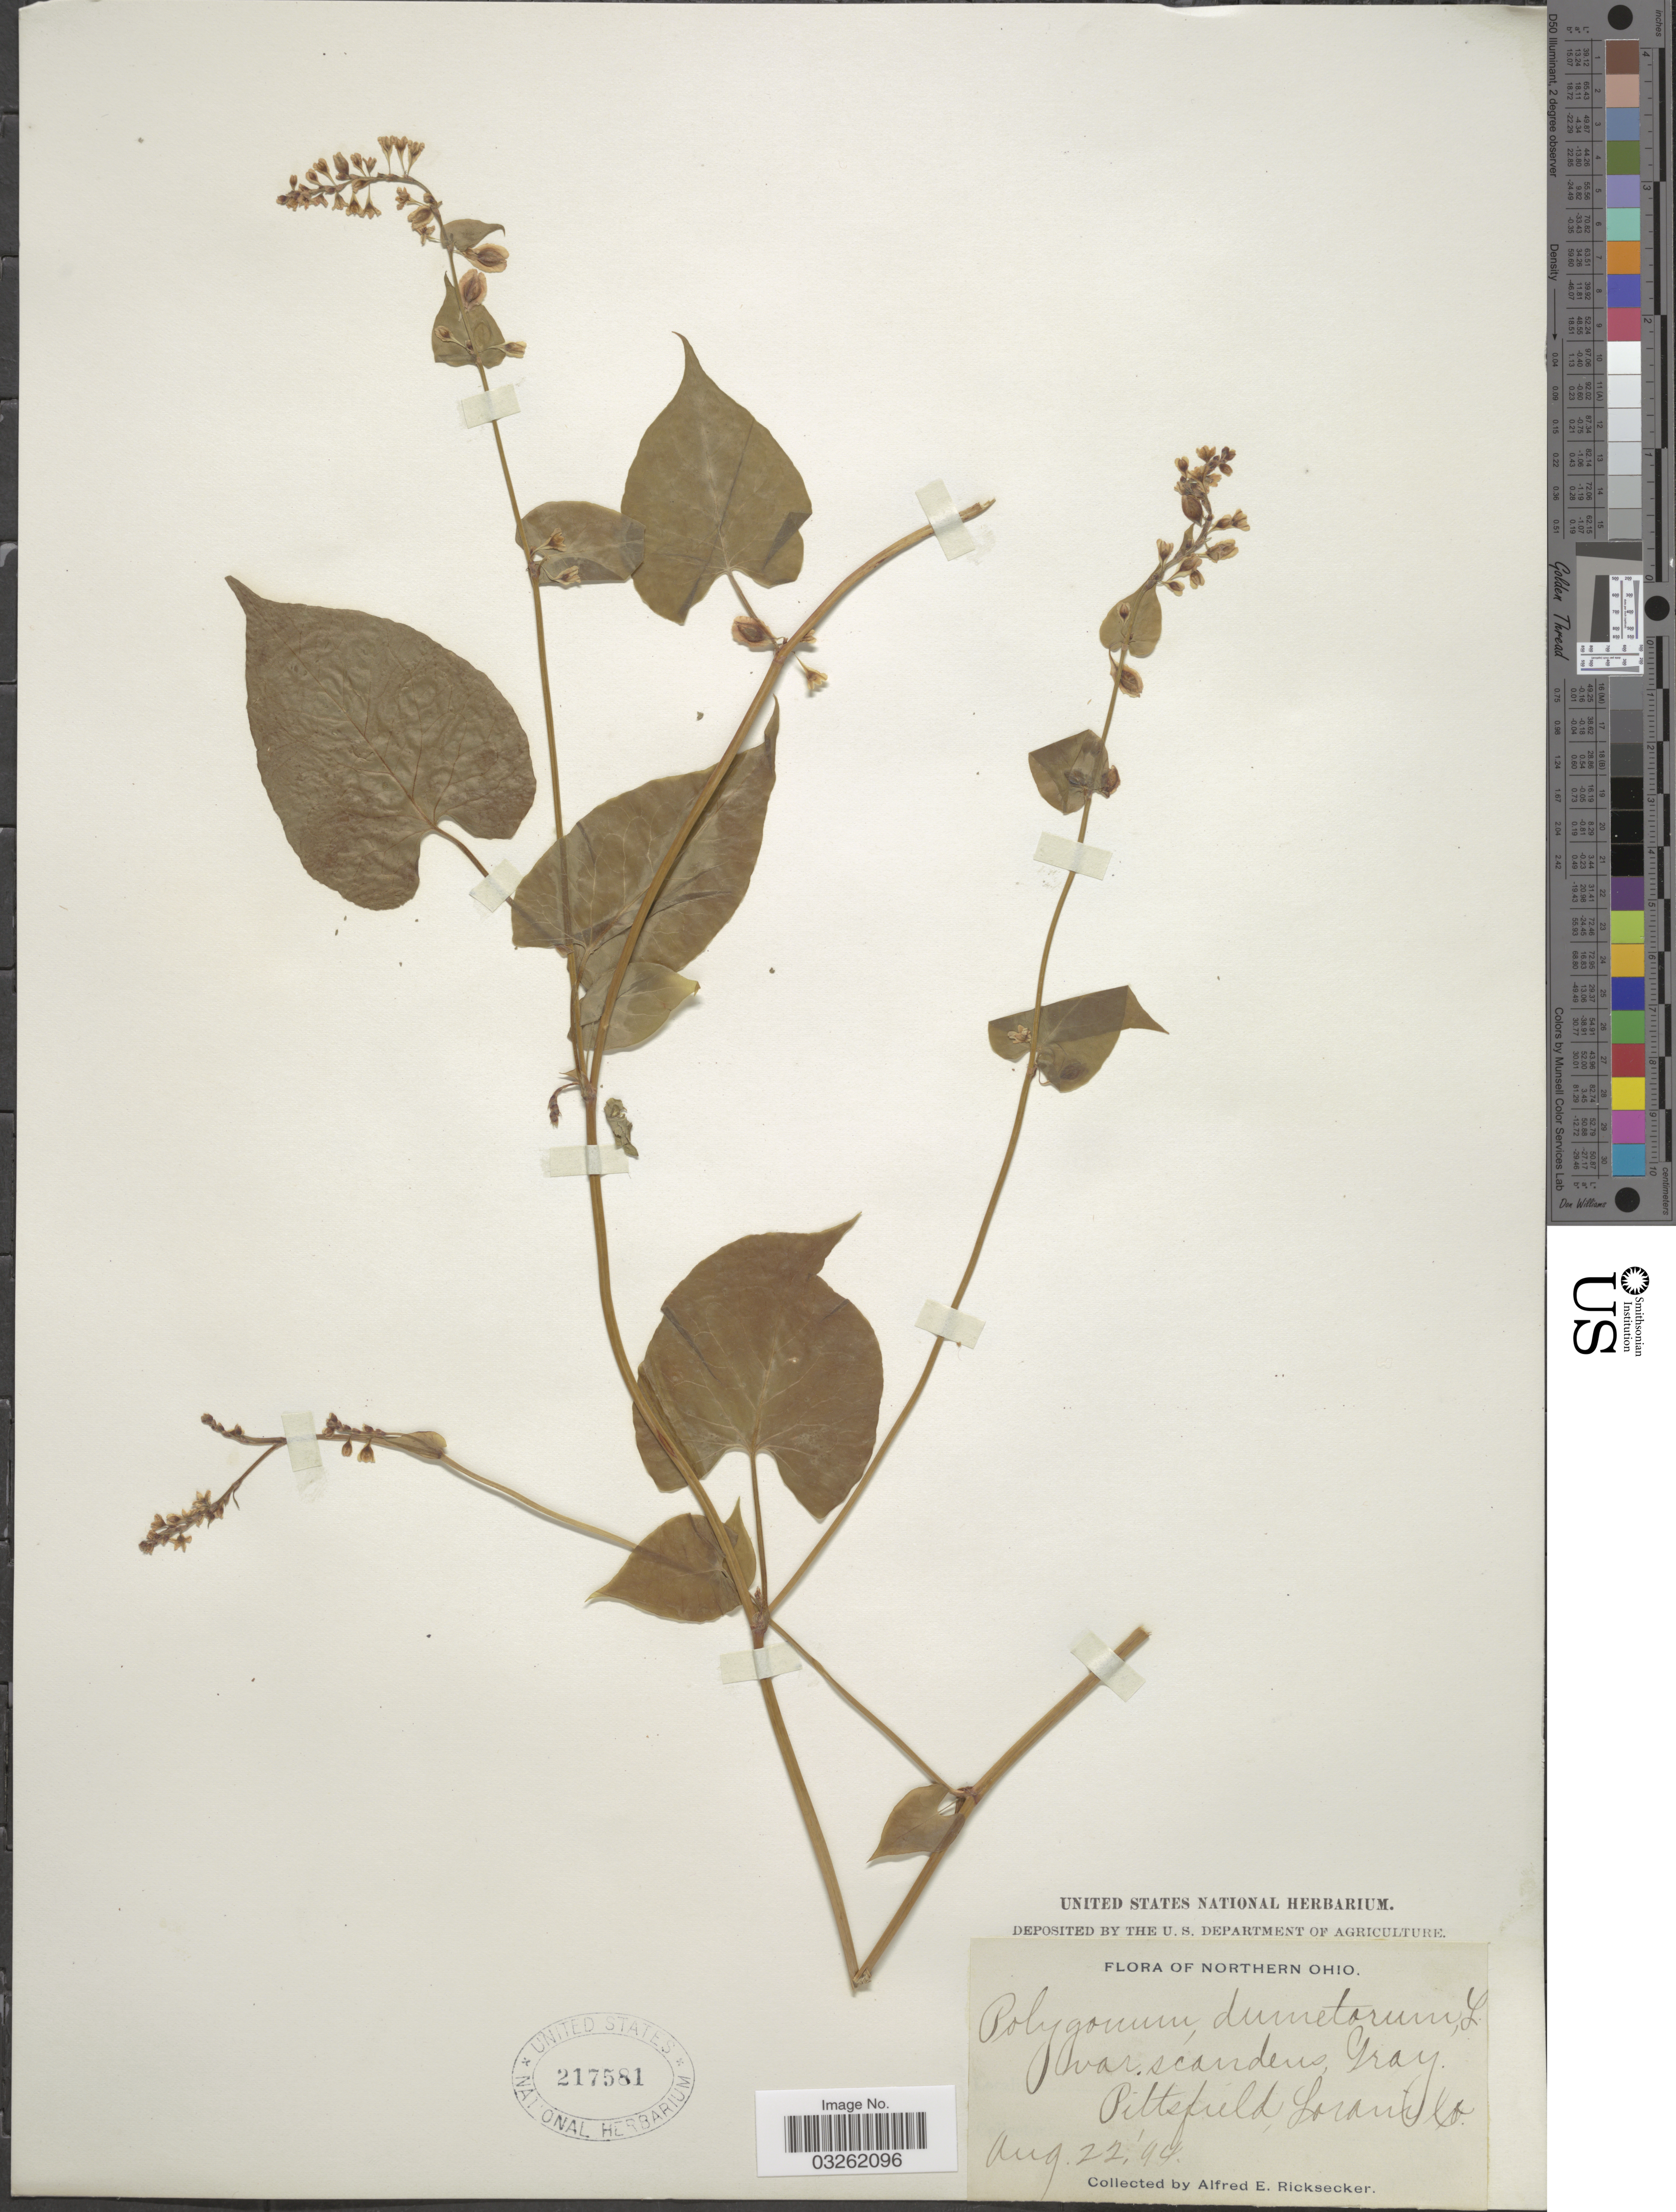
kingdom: Plantae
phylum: Tracheophyta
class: Magnoliopsida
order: Caryophyllales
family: Polygonaceae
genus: Fallopia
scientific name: Fallopia scandens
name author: (L.) Holub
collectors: A. E. Ricksecker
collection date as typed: Transcribed d/m/y: 22/8/94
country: United States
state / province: Ohio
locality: Northern Ohio. Pittsfield, Lorain Co.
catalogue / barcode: US 217581